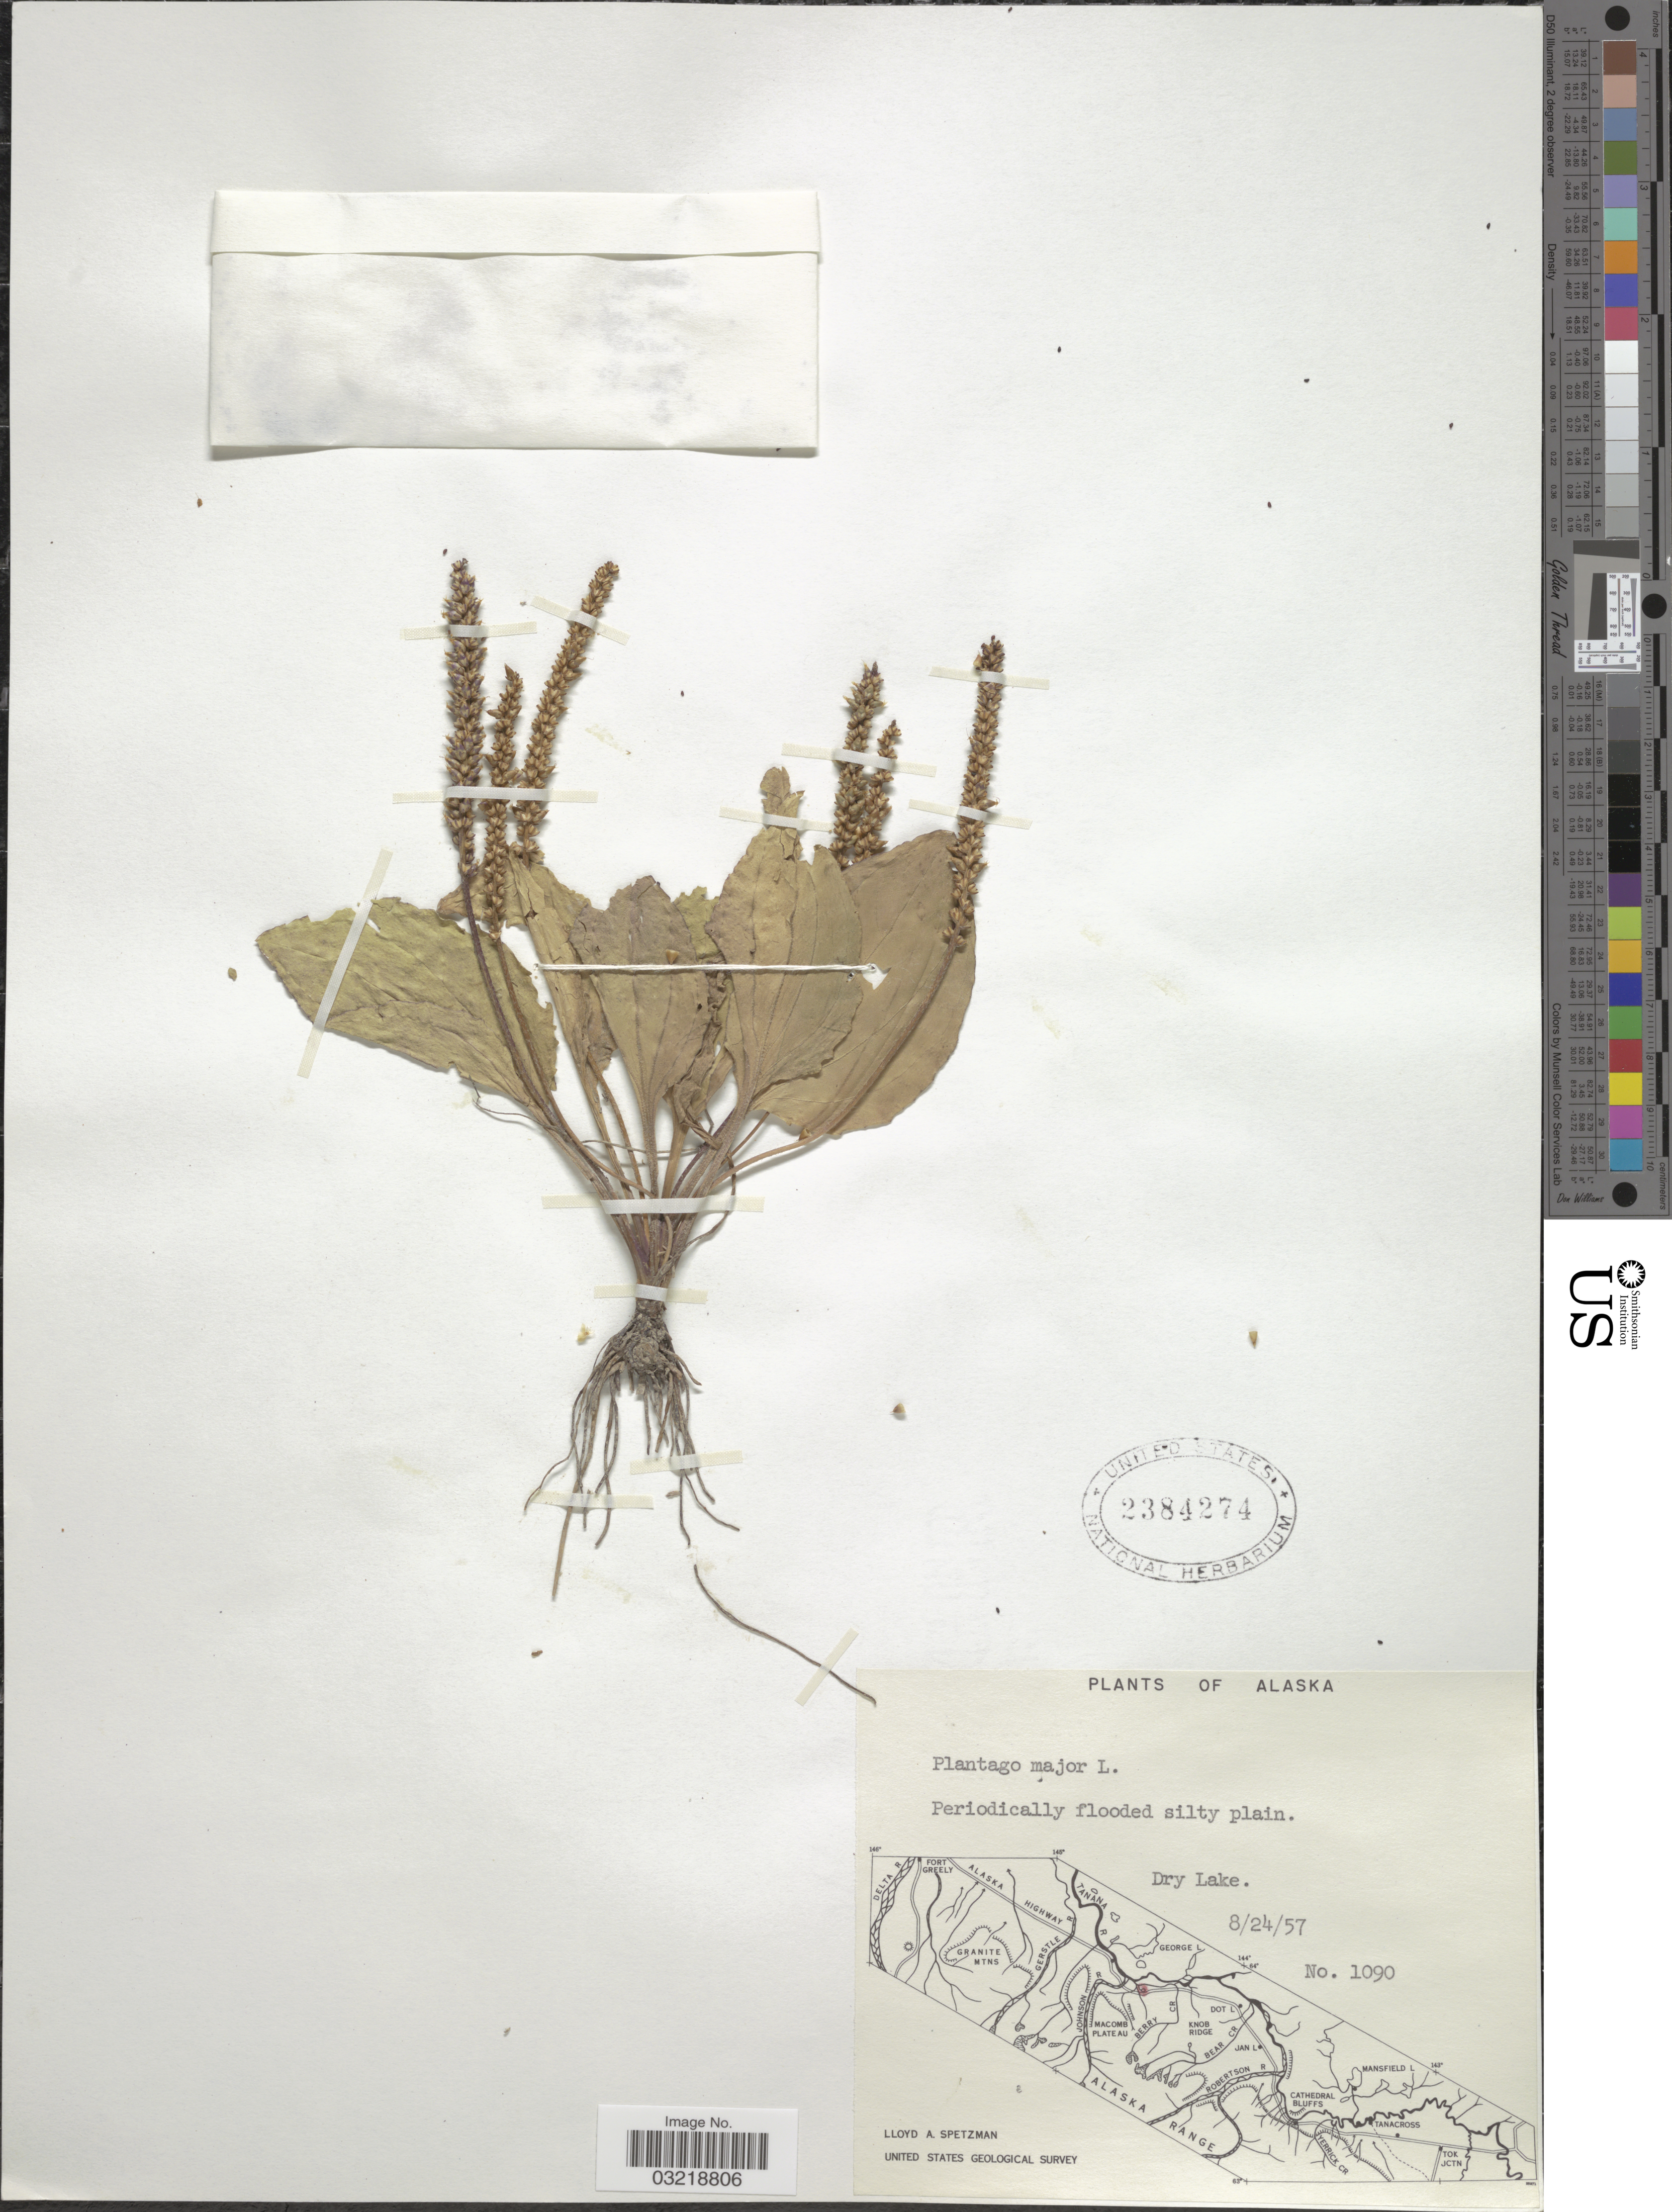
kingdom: Plantae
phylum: Tracheophyta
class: Magnoliopsida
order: Lamiales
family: Plantaginaceae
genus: Plantago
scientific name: Plantago major subsp. intermedia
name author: (Gilib.) Lange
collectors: L. Spetzman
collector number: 1090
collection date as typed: Transcribed d/m/y: 24/8/57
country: United States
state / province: Alaska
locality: Dry Lake.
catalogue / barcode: US 2384274